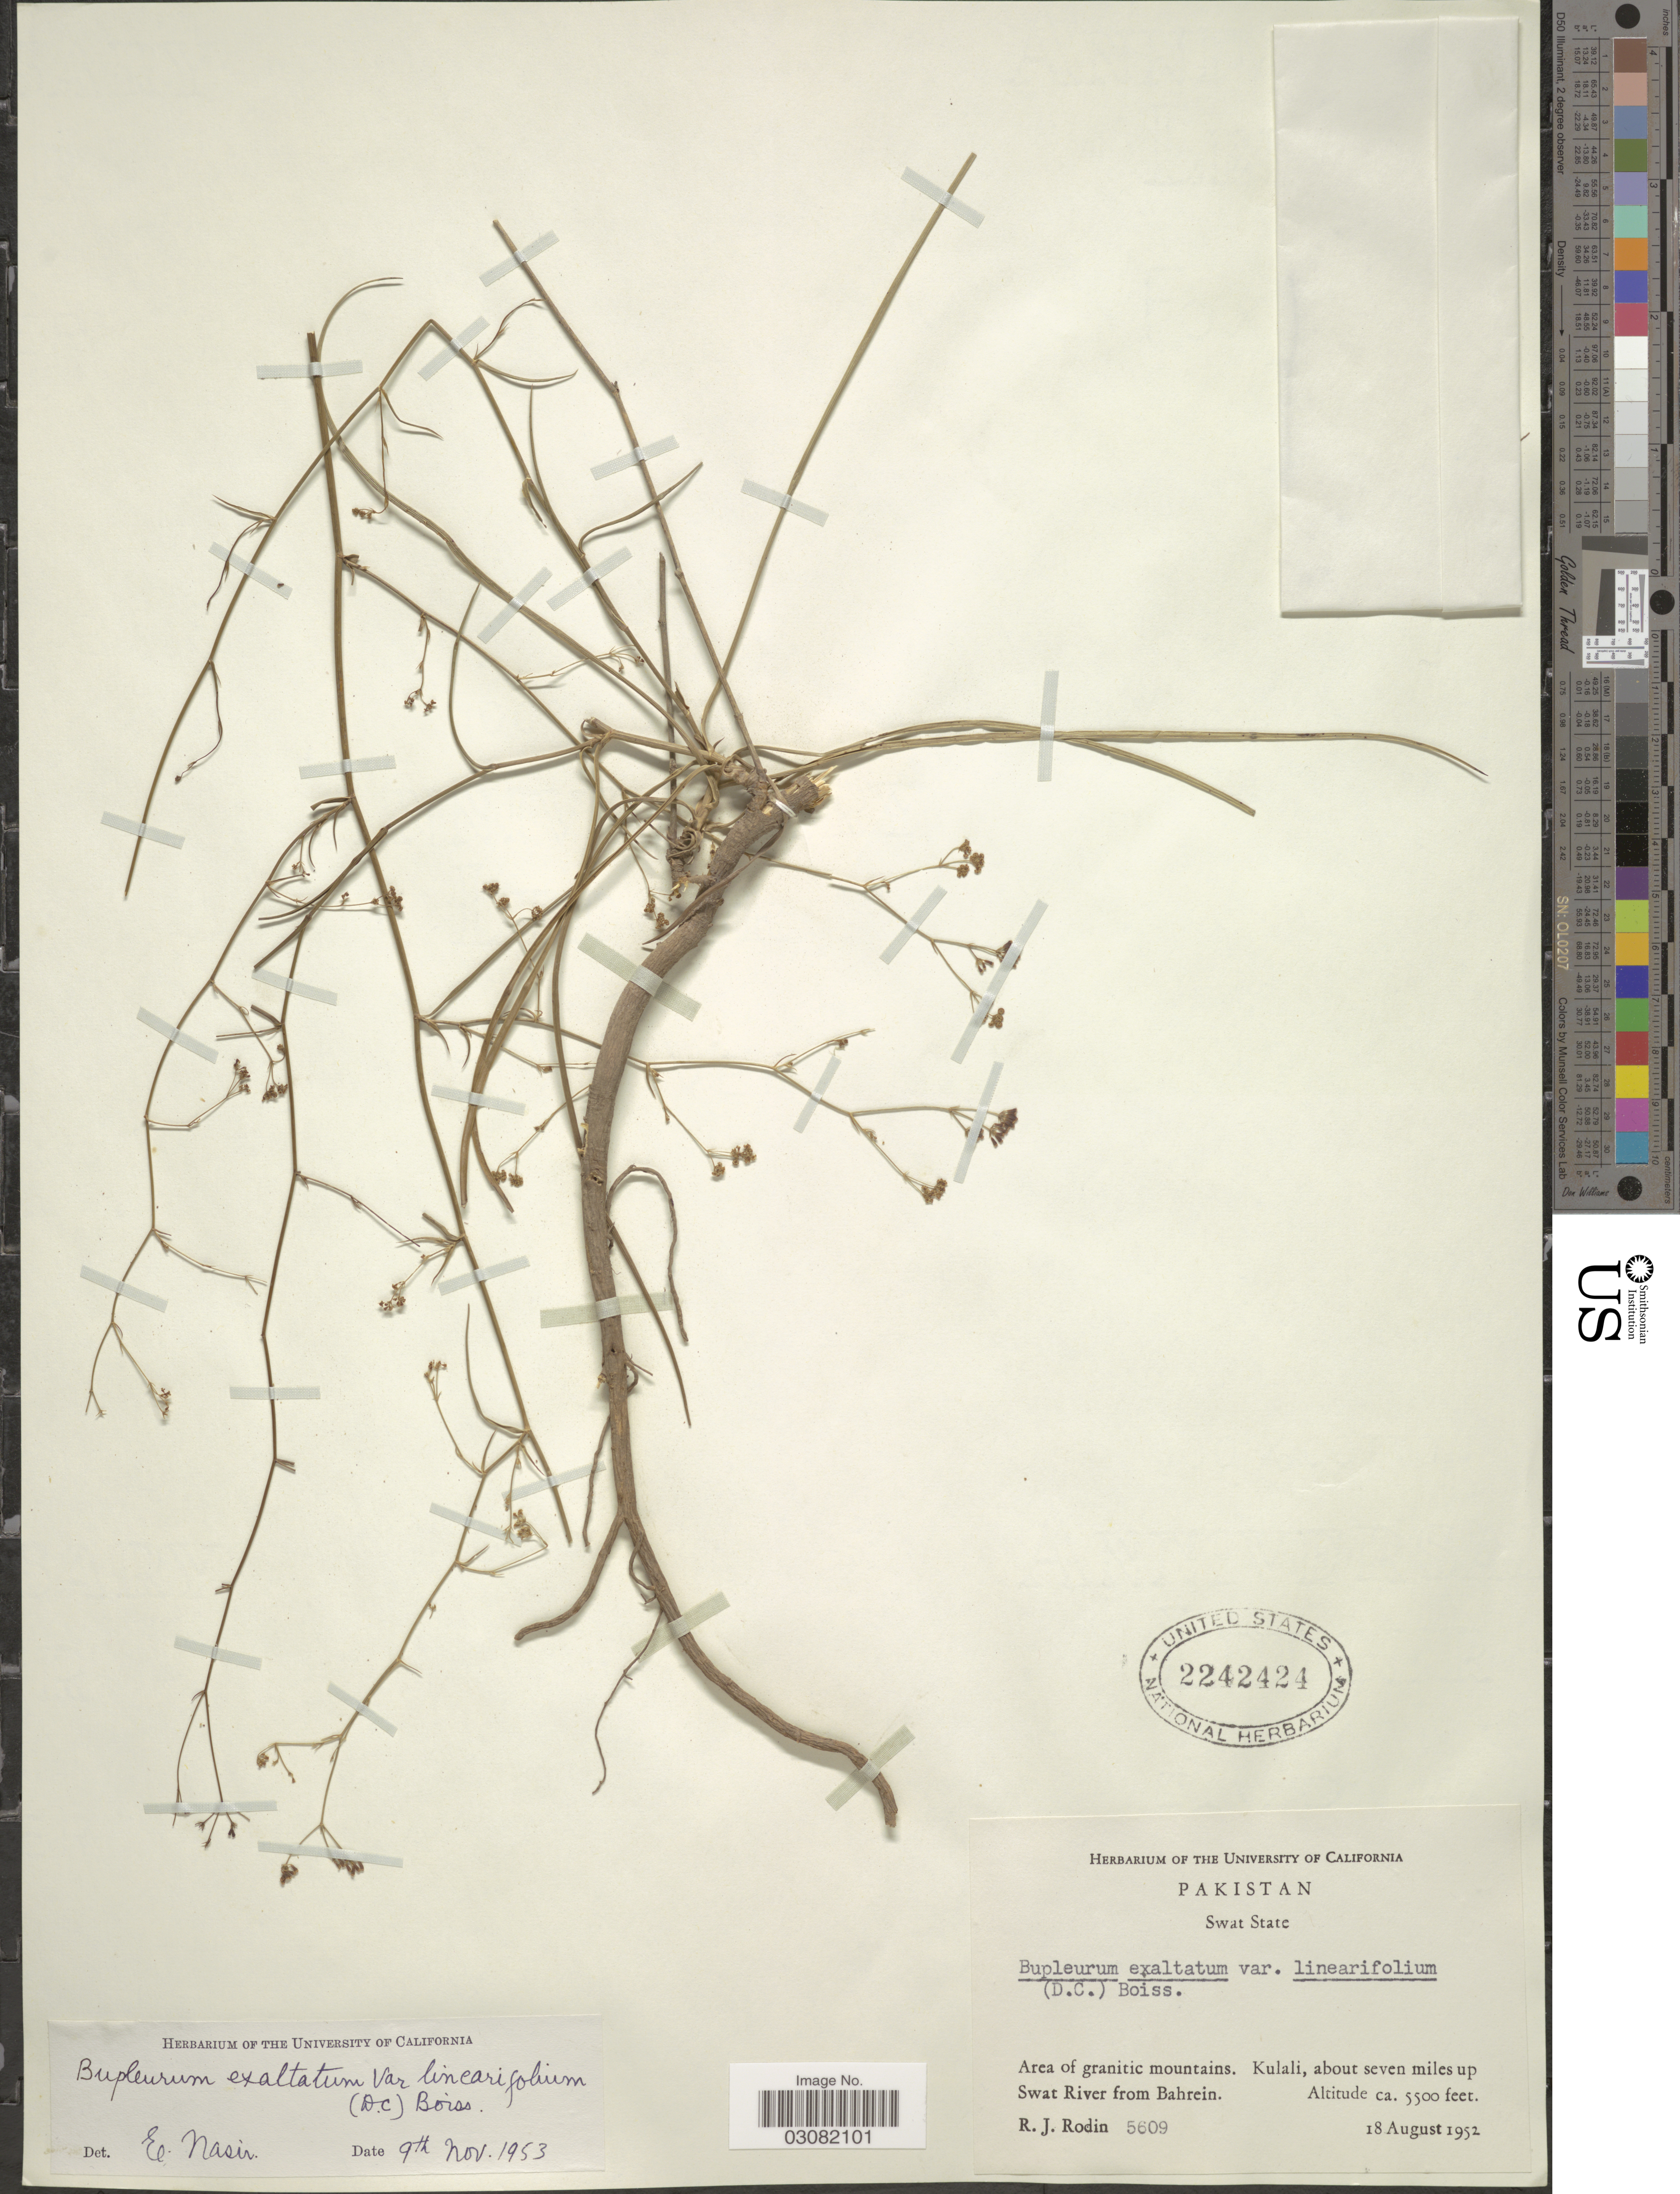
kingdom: Plantae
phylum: Tracheophyta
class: Magnoliopsida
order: Apiales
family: Apiaceae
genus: Bupleurum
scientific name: Bupleurum exaltatum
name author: M. Bieb.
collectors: R. J. Rodin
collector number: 5609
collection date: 1952-08-18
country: Pakistan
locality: Swat State, Area of granitic mountains. Kulali, about seven miles up Swat River from Bahrein.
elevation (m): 1676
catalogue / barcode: US 2242424